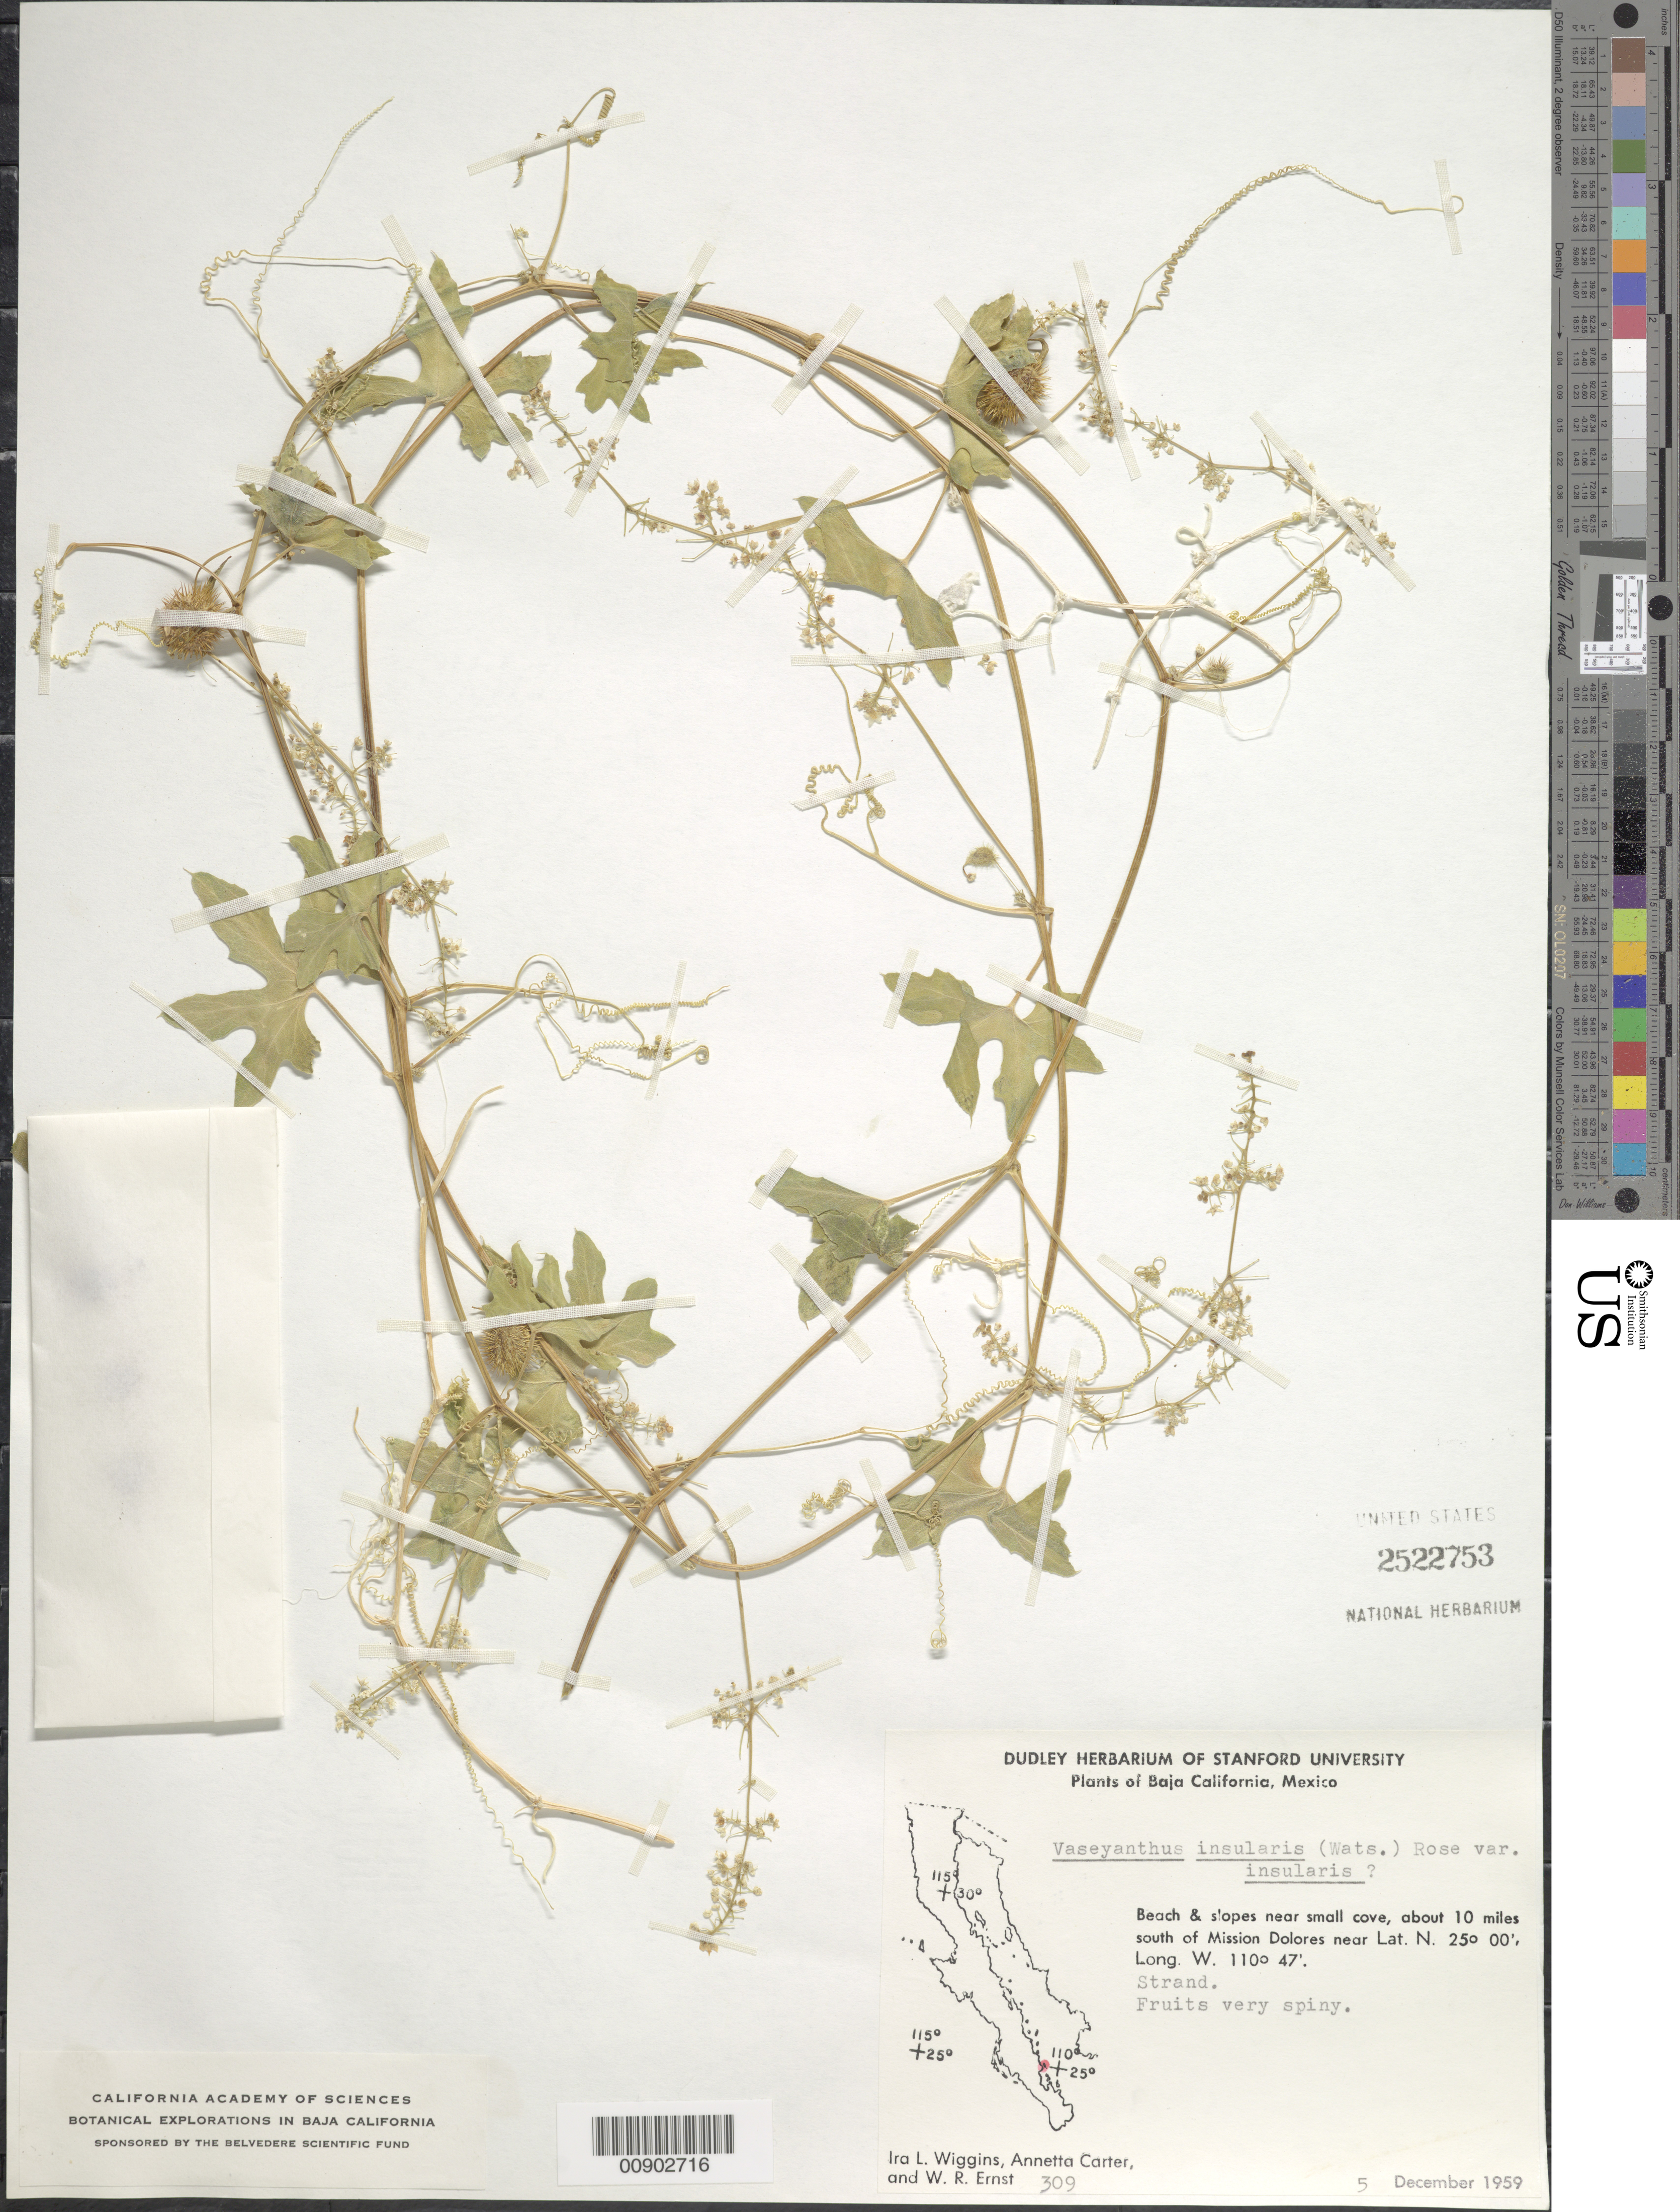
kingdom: Plantae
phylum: Tracheophyta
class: Magnoliopsida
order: Cucurbitales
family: Cucurbitaceae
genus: Echinopepon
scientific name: Echinopepon insularis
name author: S. Watson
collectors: I. L. Wiggins, A. Carter & W. R. Ernst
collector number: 309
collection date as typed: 05 Dec 1959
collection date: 1959-12-05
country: Mexico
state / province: Baja California Sur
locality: Near small cove, about 10 miles south of Mission Dolores.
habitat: Beach and slopes. Strand.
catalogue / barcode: US 2522753